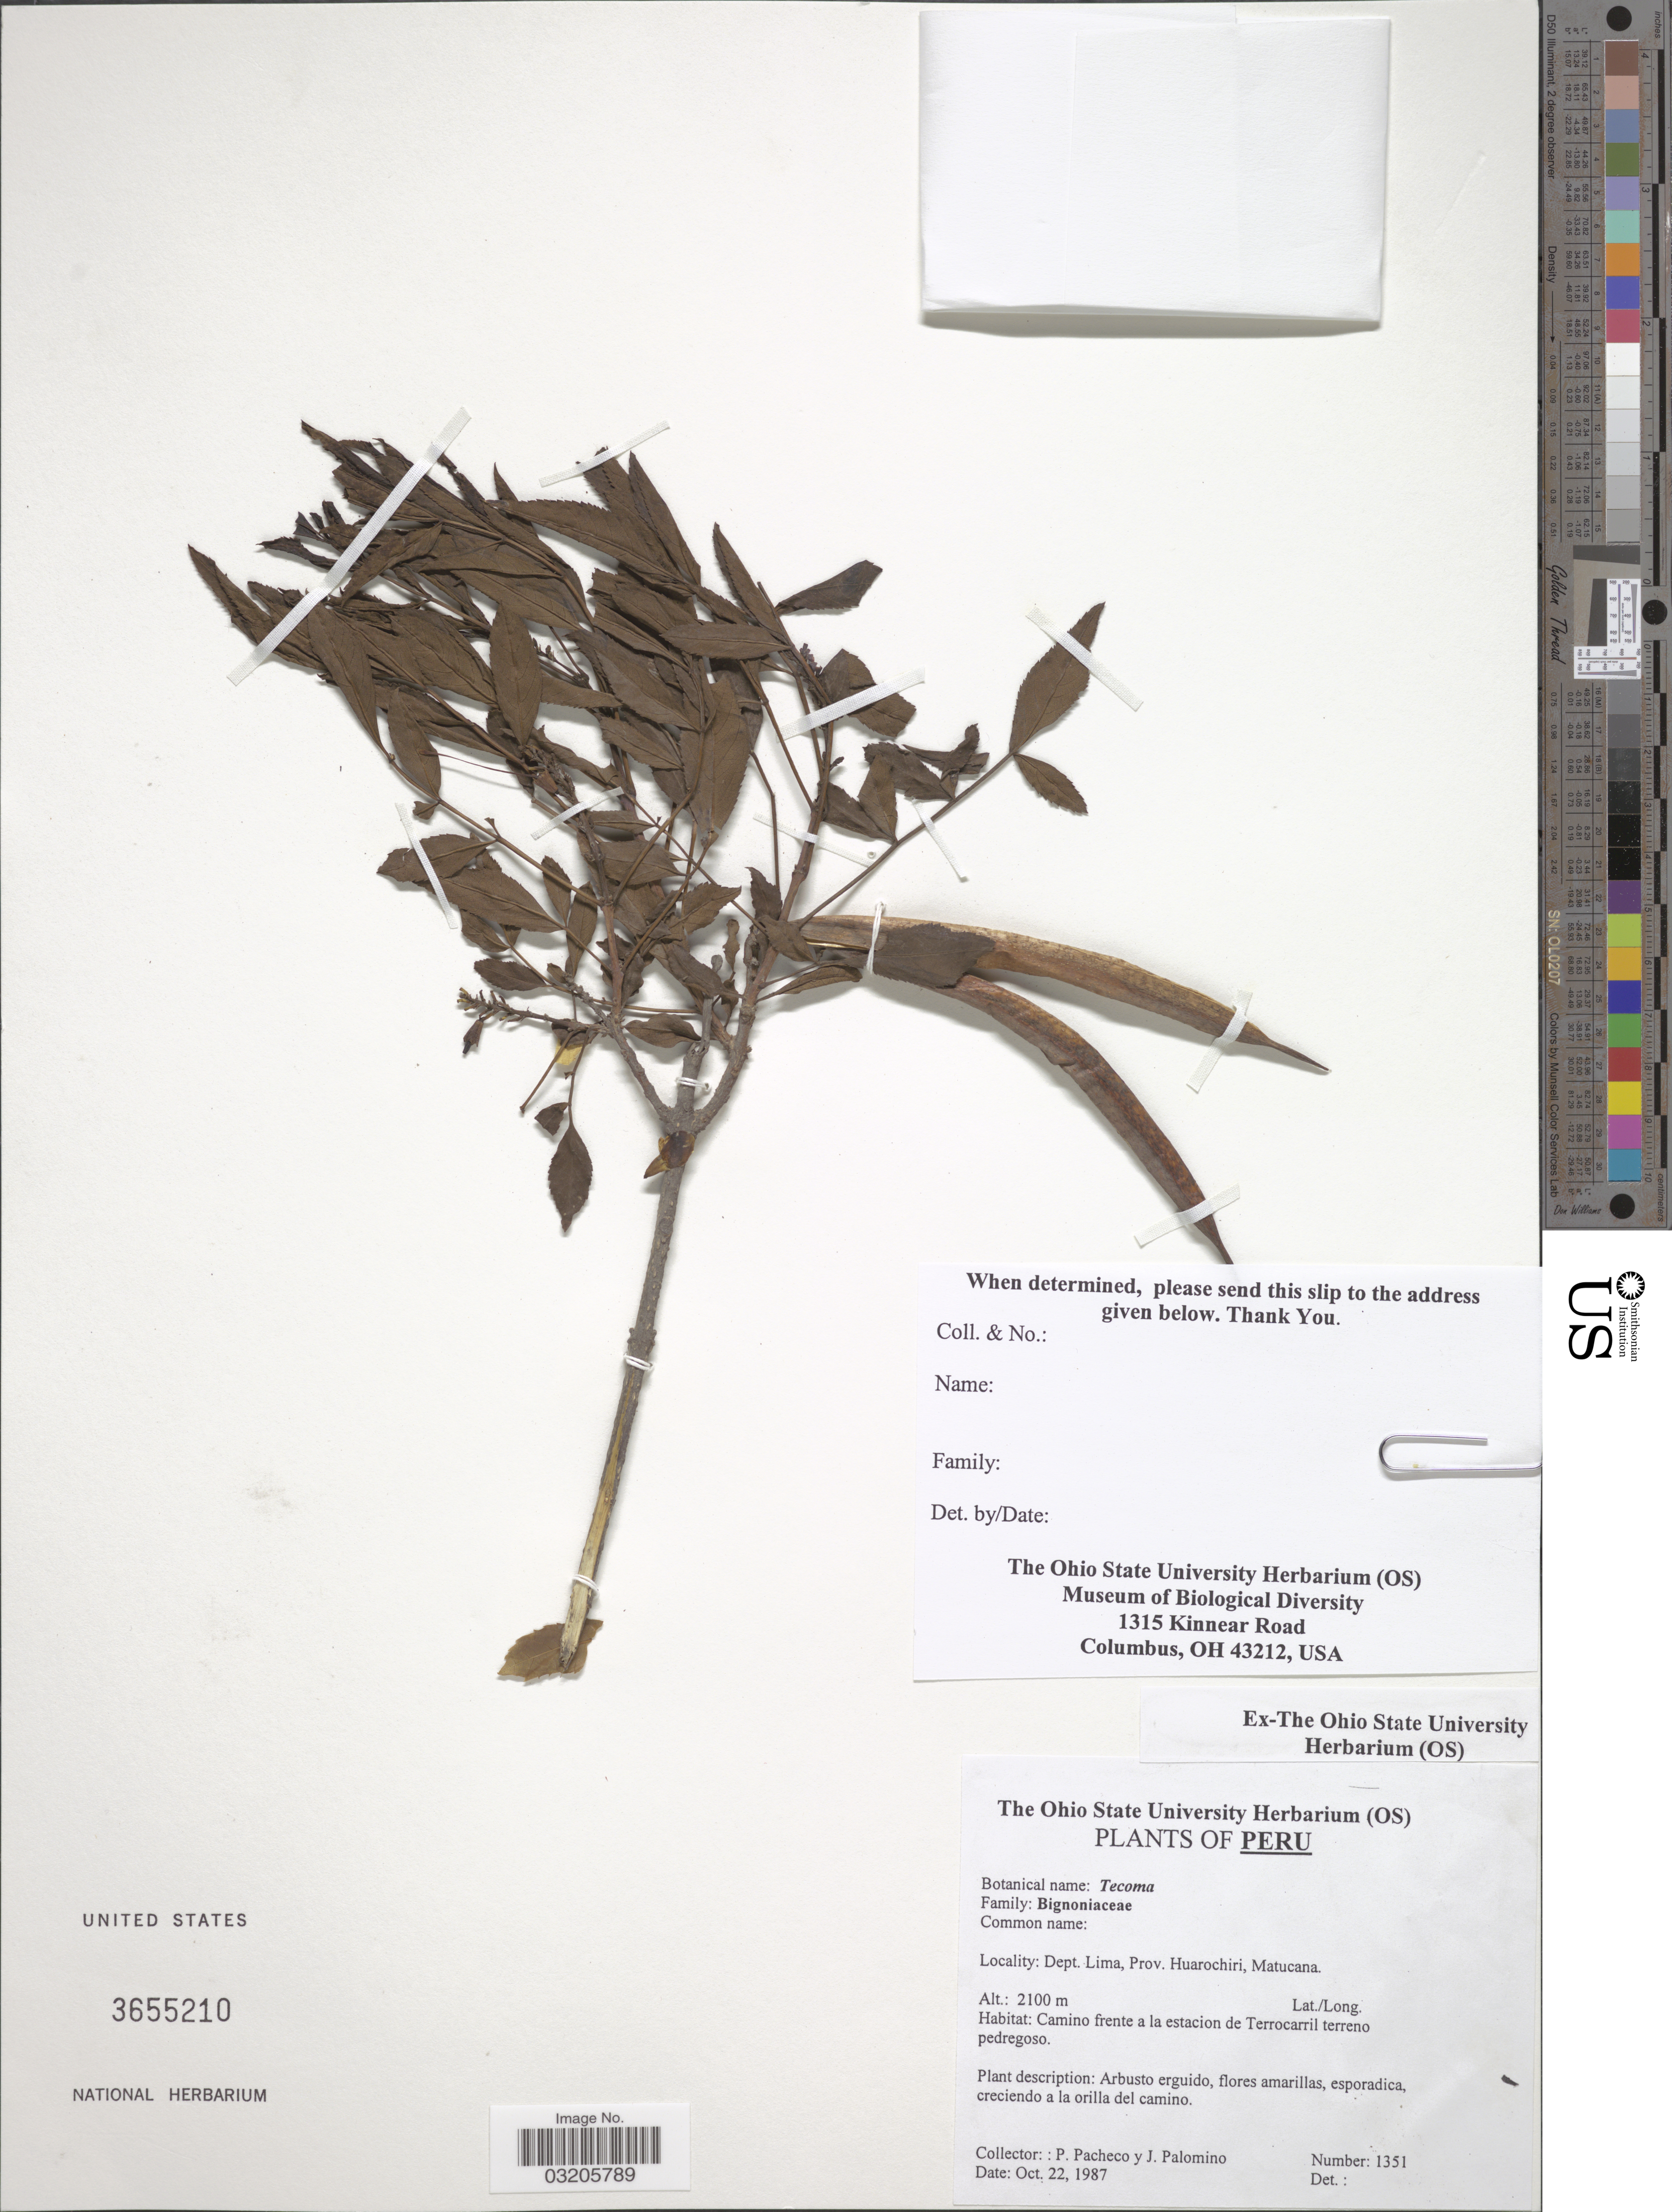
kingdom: Plantae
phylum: Tracheophyta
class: Magnoliopsida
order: Lamiales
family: Bignoniaceae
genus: Tecoma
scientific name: Tecoma sp.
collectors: J. Palomino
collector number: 1351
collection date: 1987-10-22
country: Peru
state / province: Lima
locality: Dept. Lima, Prov. Huarochiri, Matucana.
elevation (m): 2100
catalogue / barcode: US 3655210